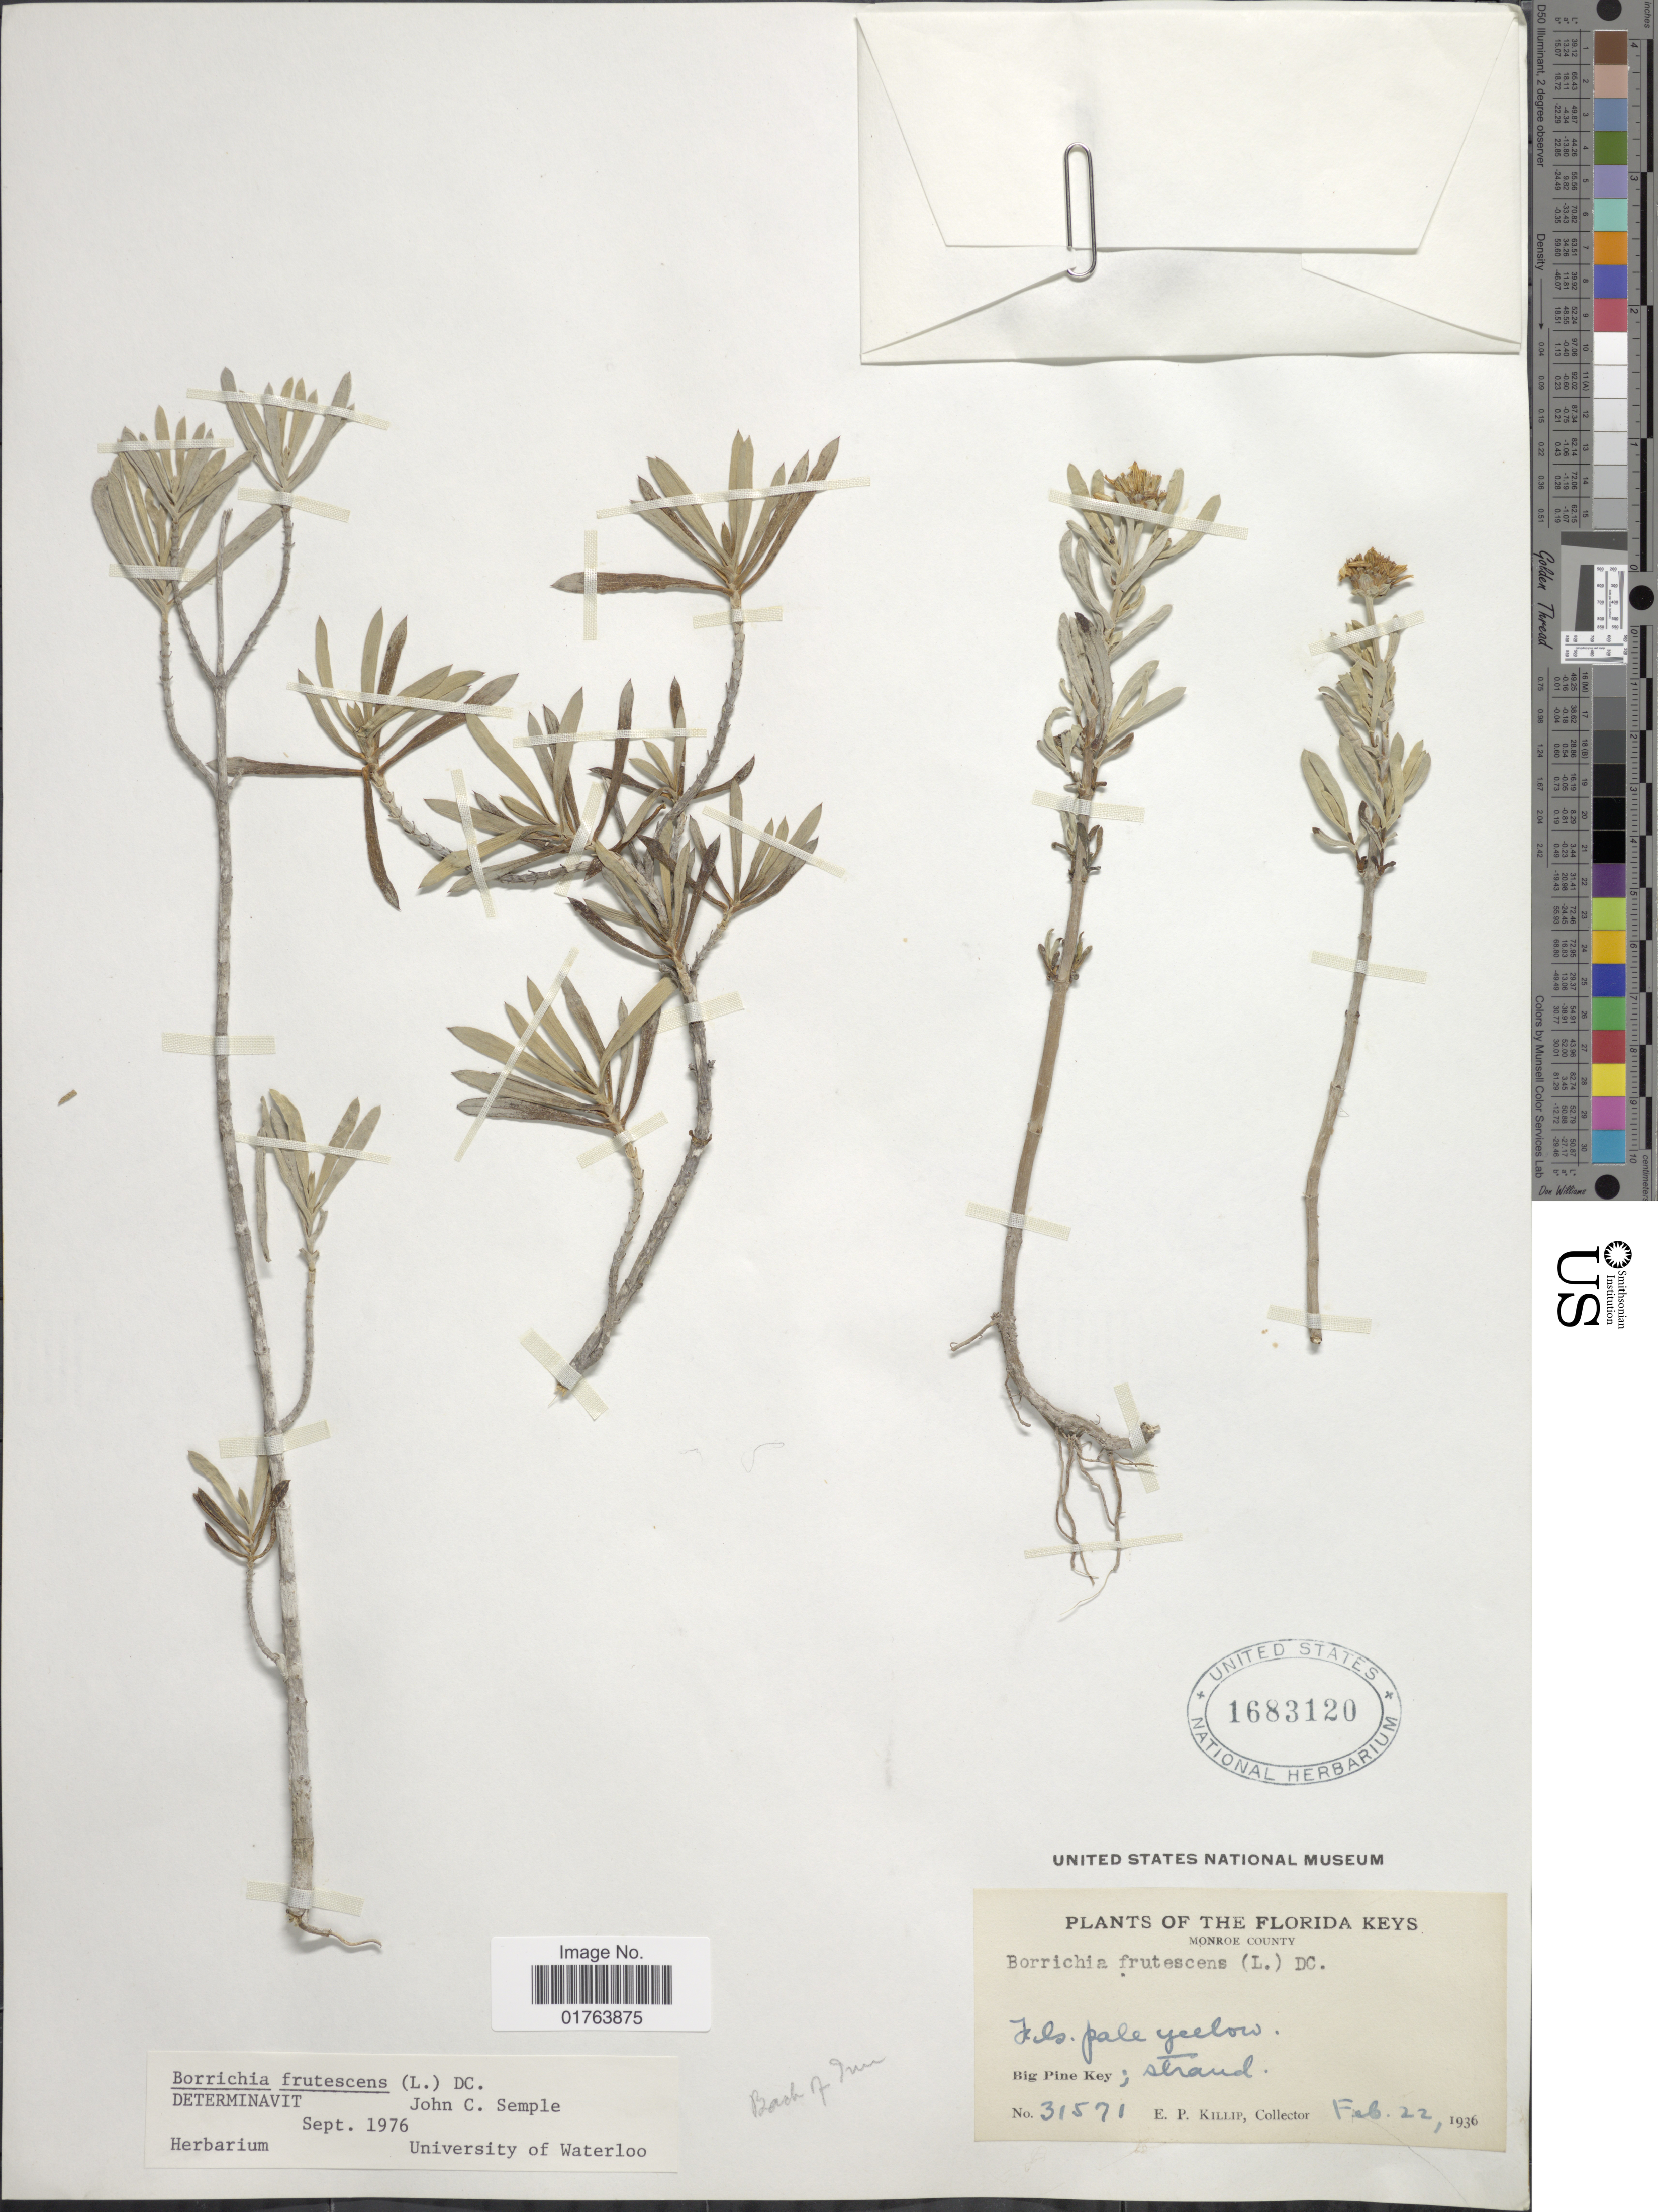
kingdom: Plantae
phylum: Tracheophyta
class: Magnoliopsida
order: Asterales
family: Asteraceae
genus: Borrichia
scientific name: Borrichia frutescens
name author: (L.) DC.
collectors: E. P. Killip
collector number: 31571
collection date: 1936-02-22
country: United States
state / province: Florida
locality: Florida Keys, Monroe County, Big Pine Key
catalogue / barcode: US 1683120